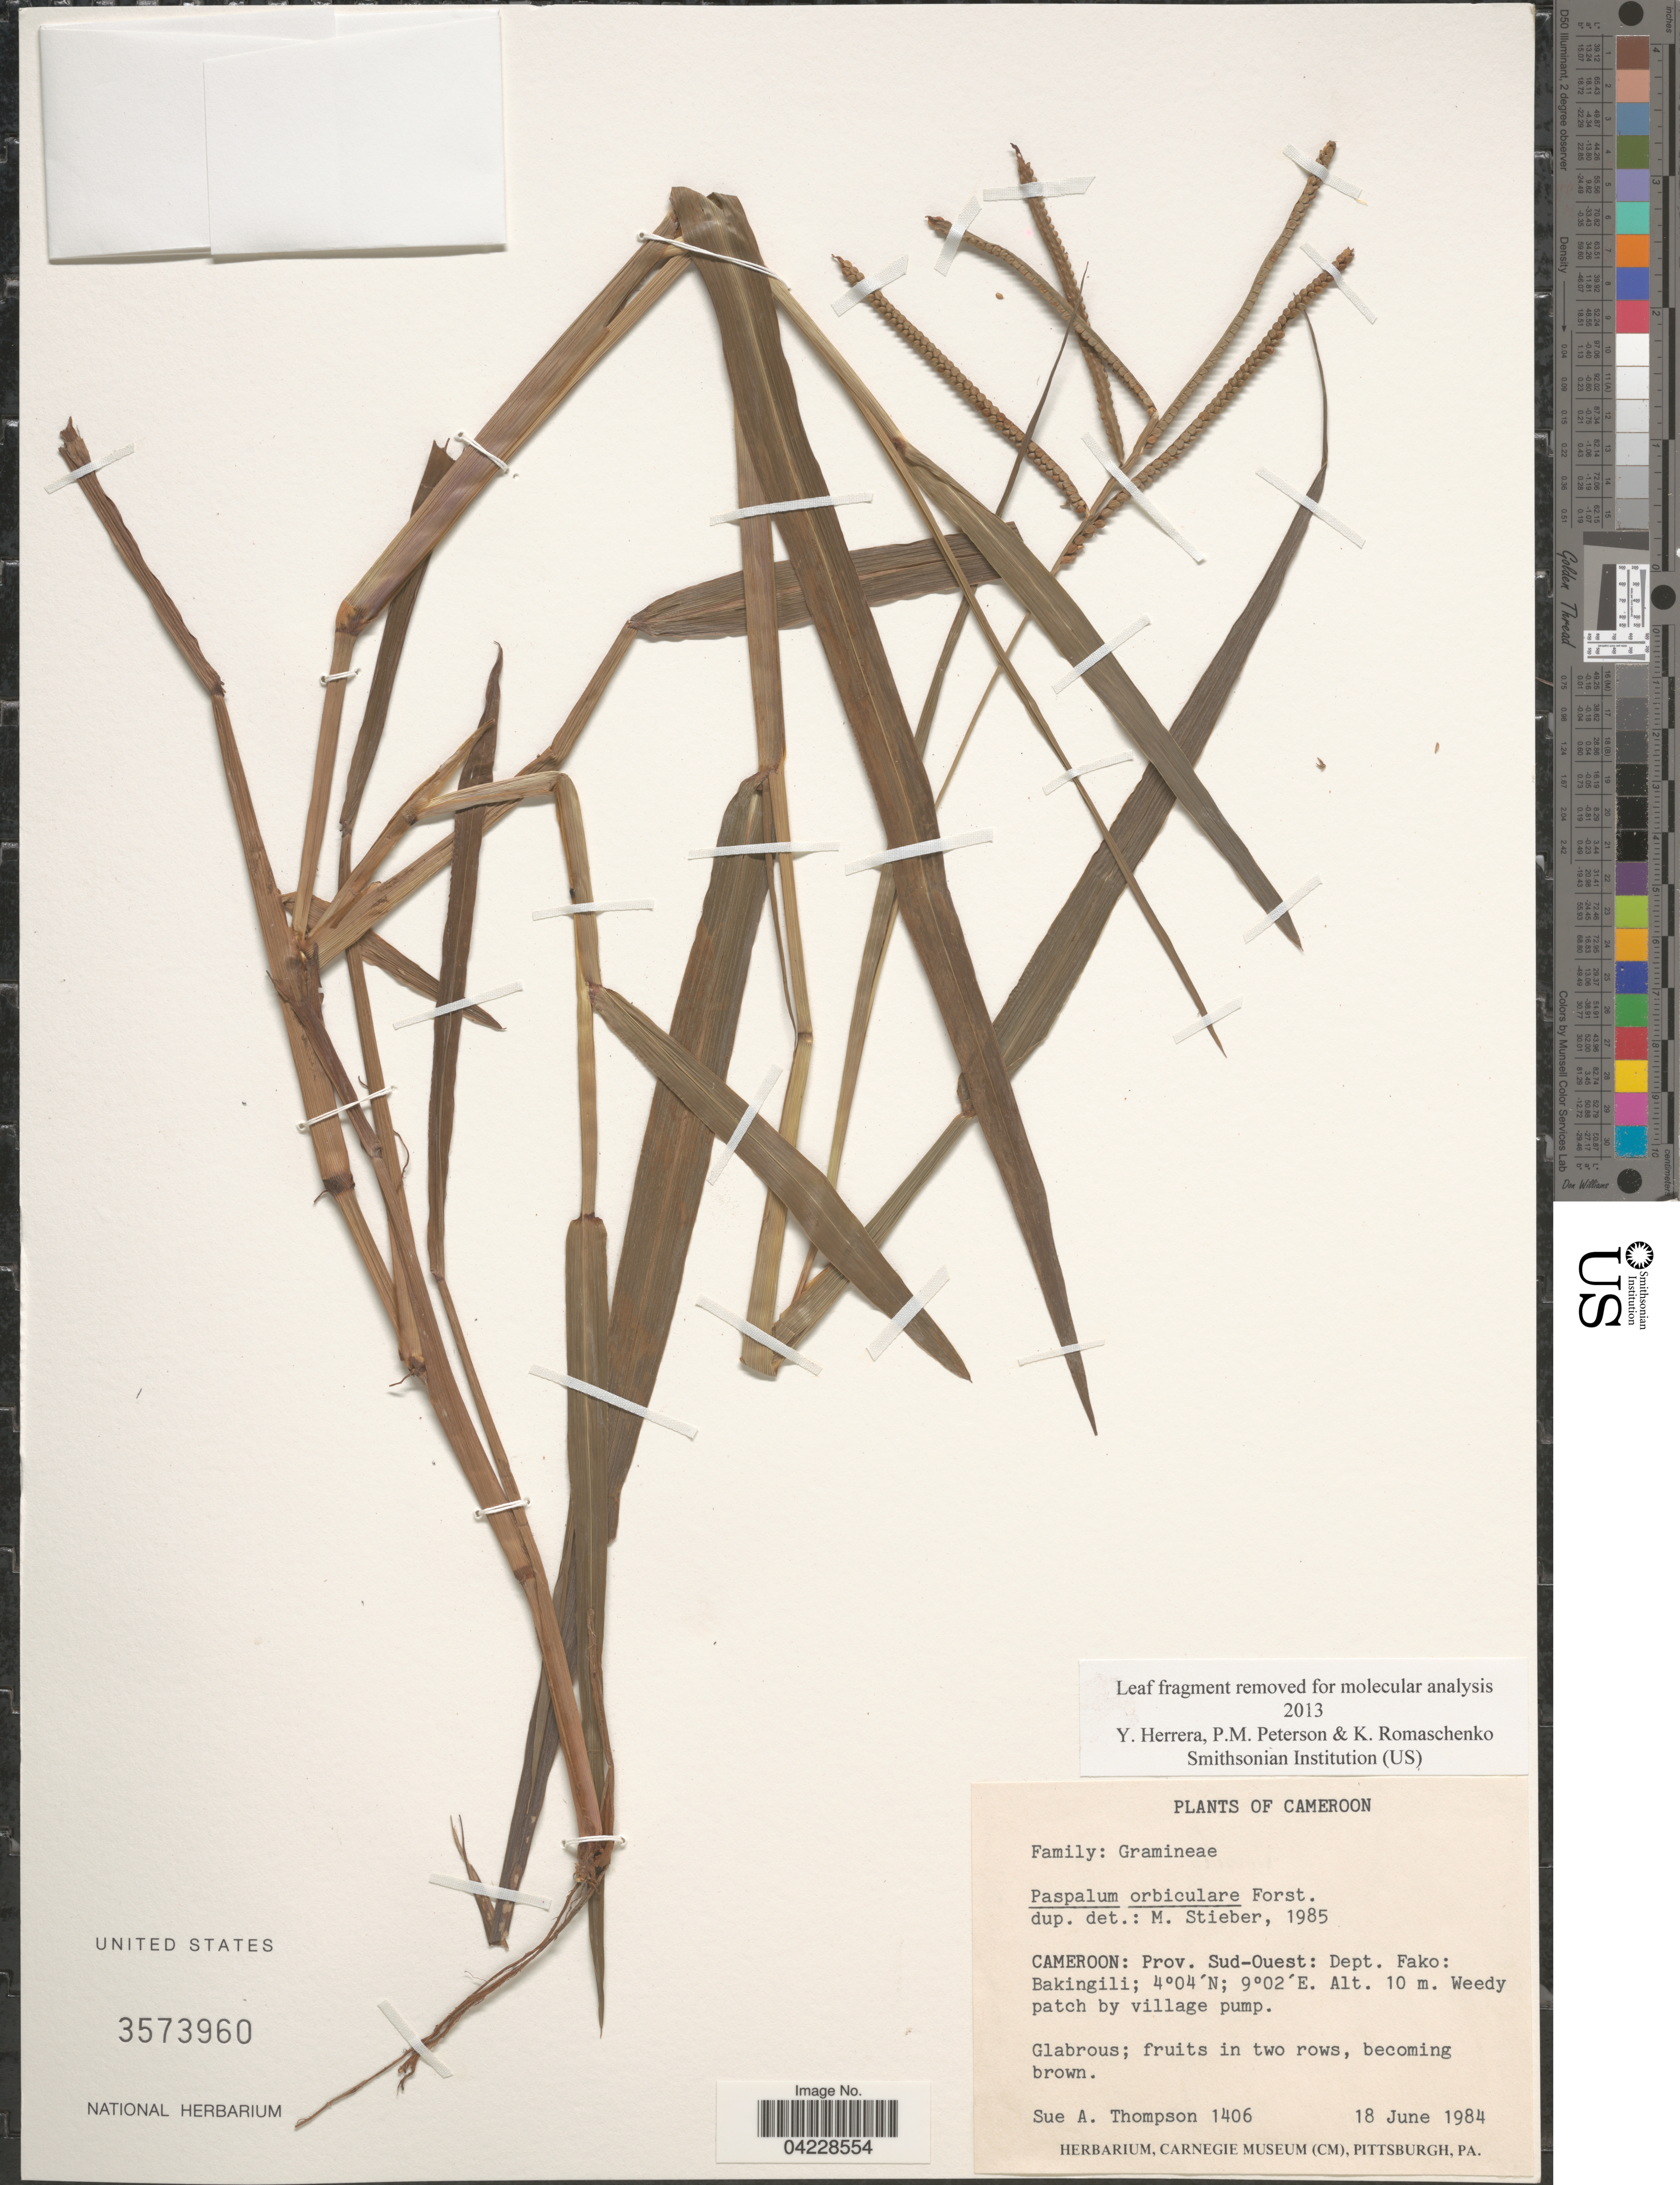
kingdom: Plantae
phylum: Tracheophyta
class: Liliopsida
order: Poales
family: Poaceae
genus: Paspalum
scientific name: Paspalum scrobiculatum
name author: L.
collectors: S. A. Thompson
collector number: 1406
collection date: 1984-06-18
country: Cameroon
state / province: Sud-Ouest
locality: Dept. Fako: Bakingili.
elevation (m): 10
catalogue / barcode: US 3573960